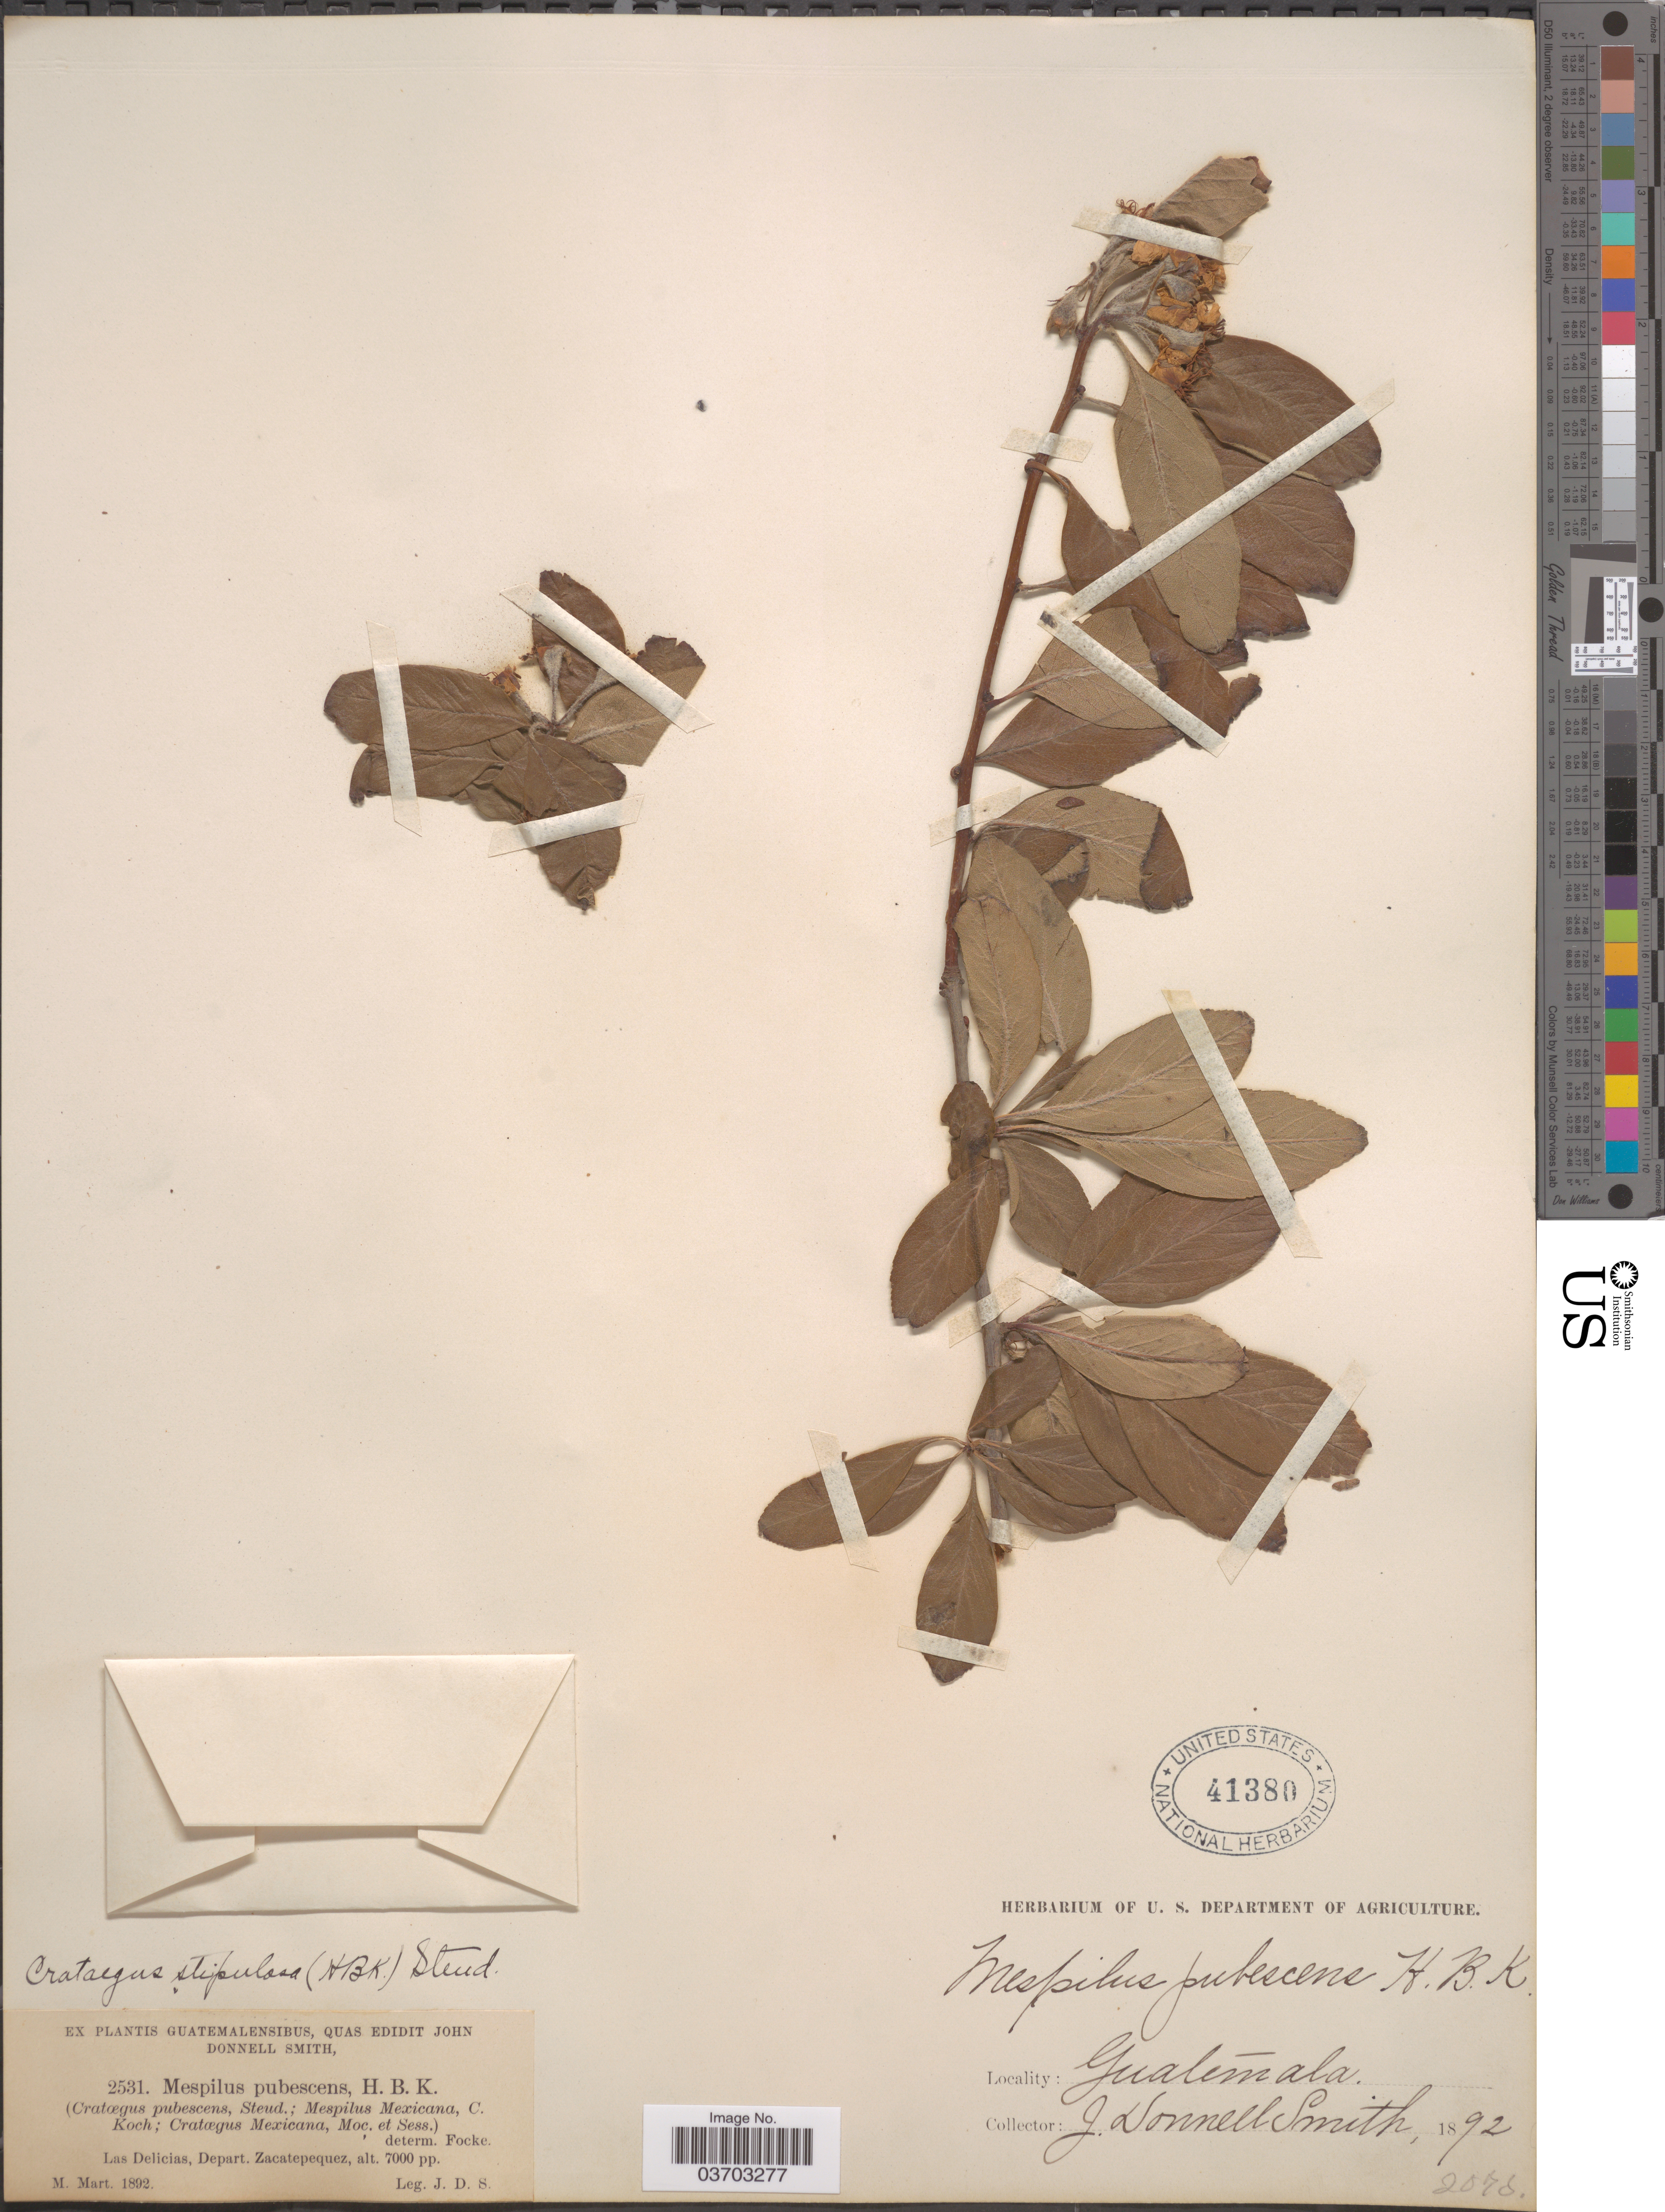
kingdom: Plantae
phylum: Tracheophyta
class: Magnoliopsida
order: Rosales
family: Rosaceae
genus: Crataegus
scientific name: Crataegus pubescens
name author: (C. Presl) C. Presl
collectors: J. Donnell Smith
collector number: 2531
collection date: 1892-03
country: Guatemala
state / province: Sacatepequez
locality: Las Delicias, Depart. Zacatepequez.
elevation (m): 2134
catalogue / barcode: US 41380